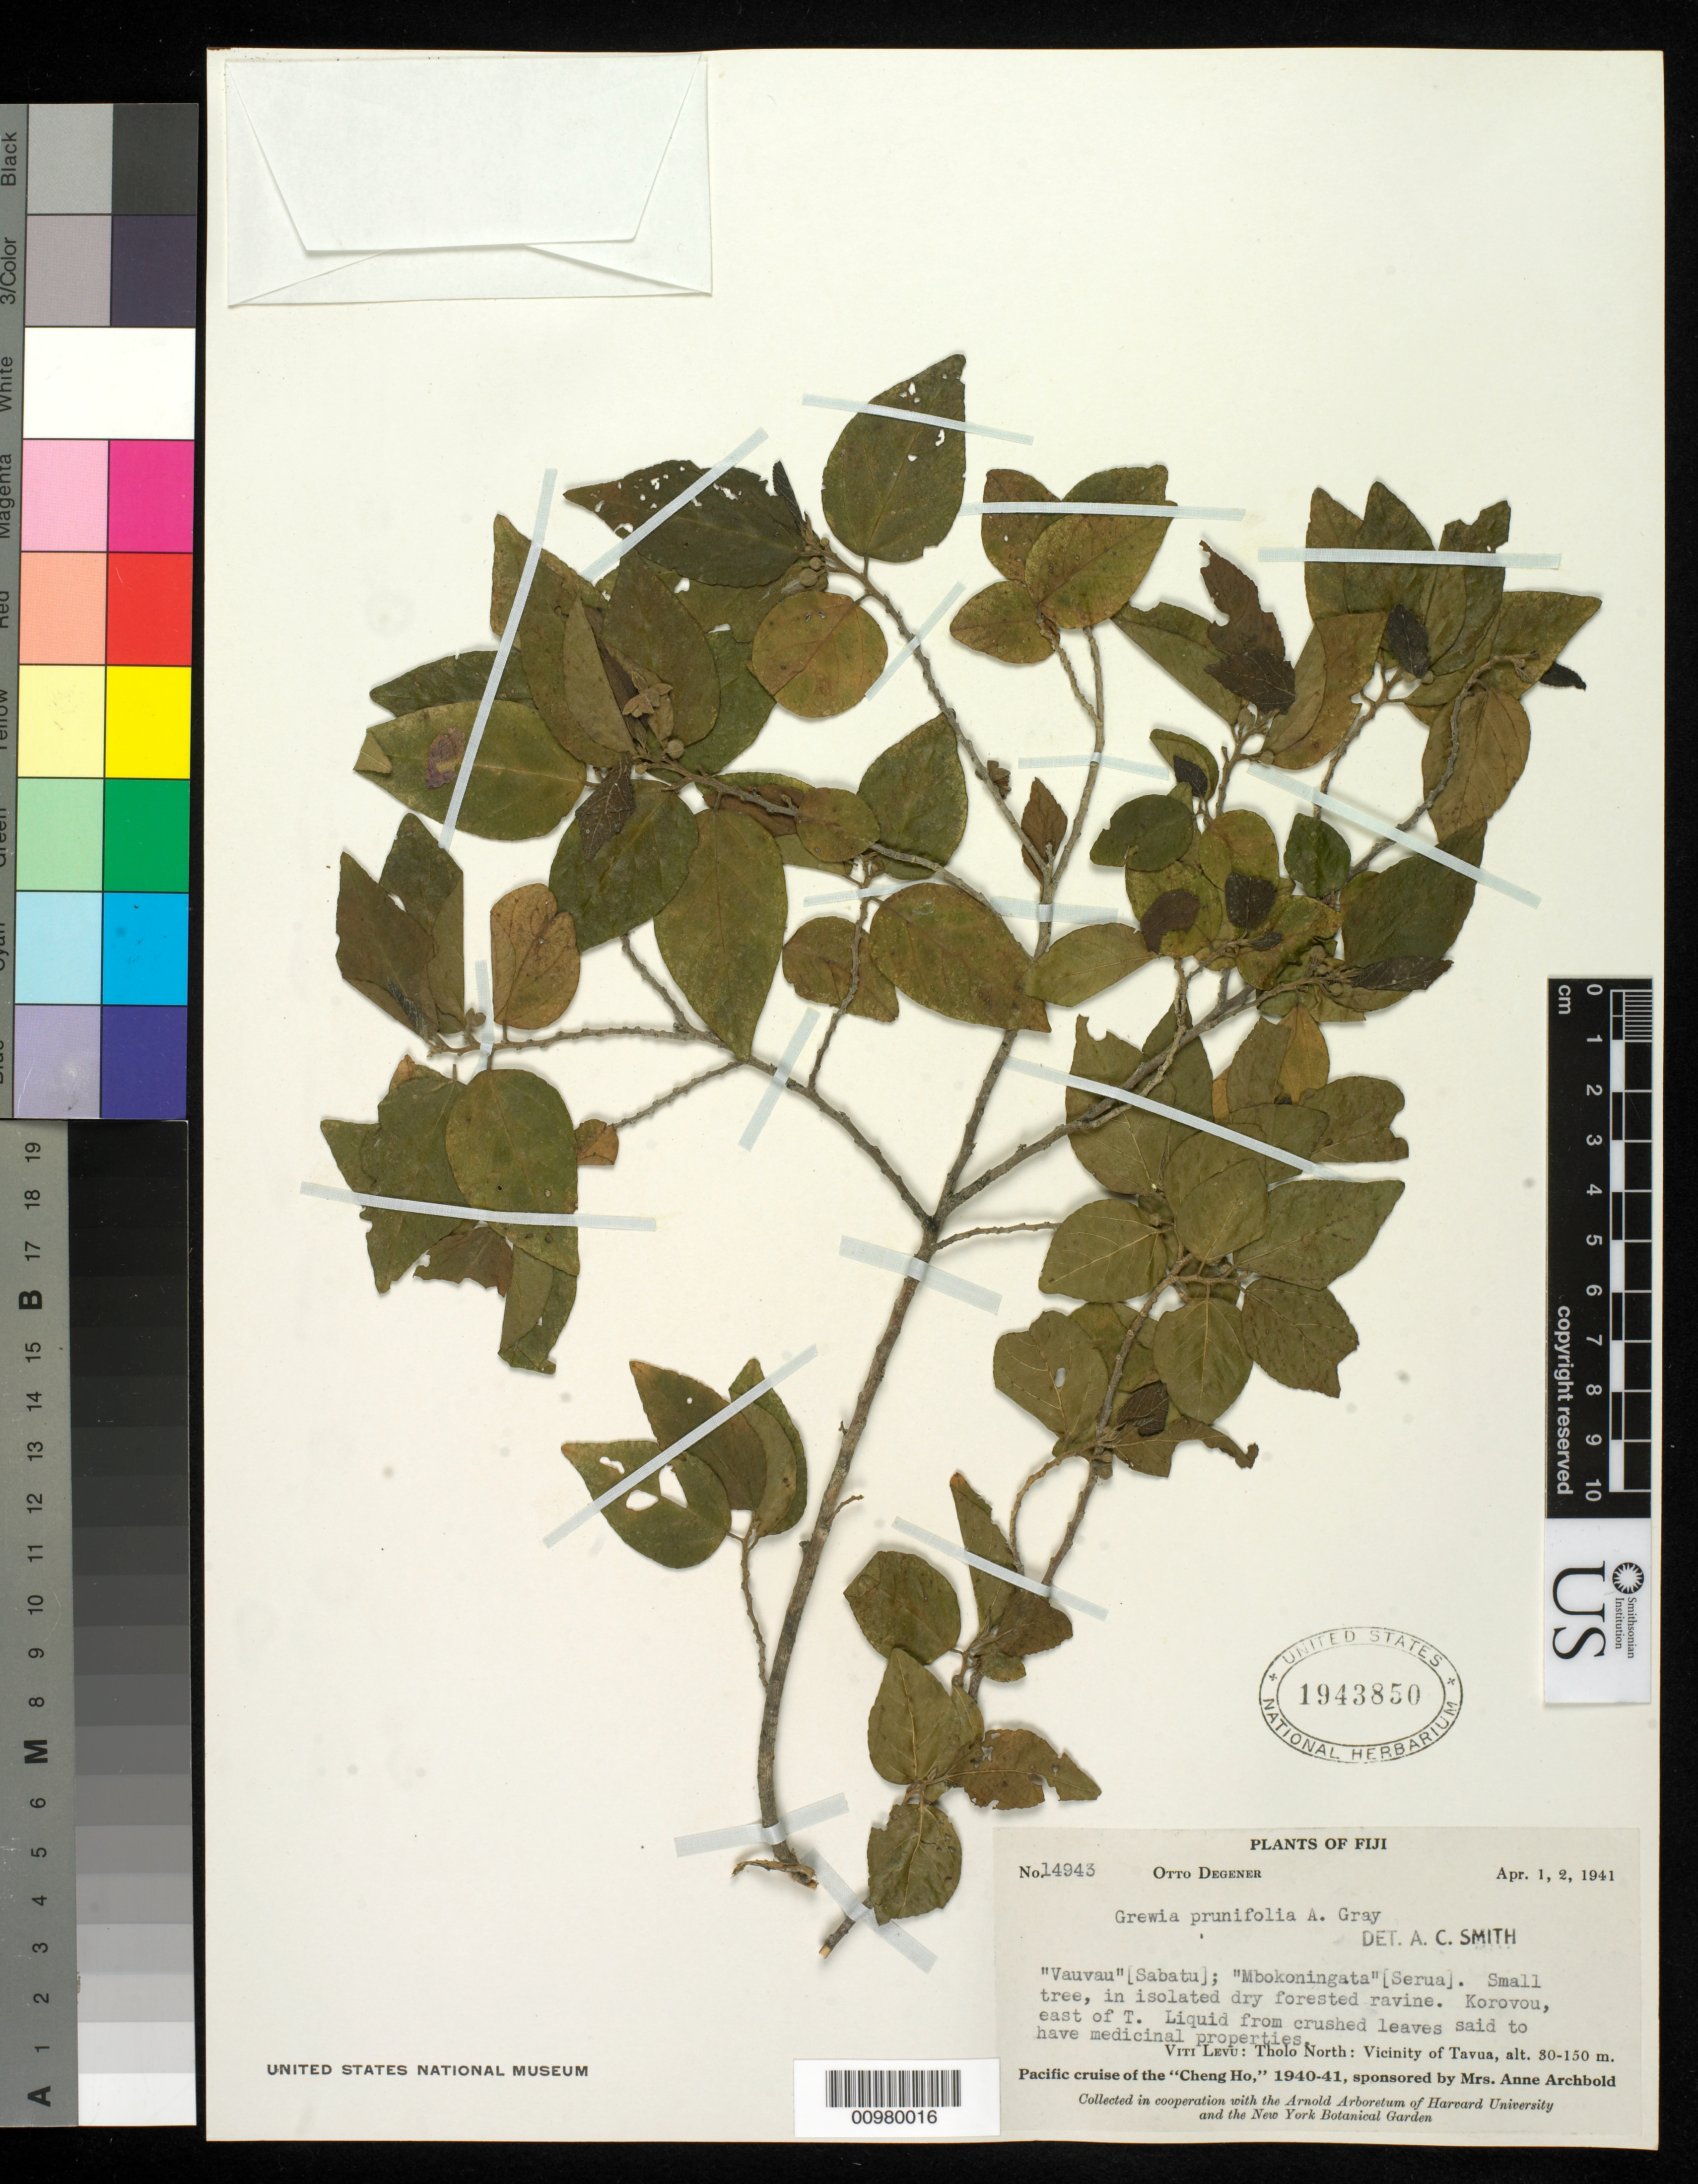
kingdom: Plantae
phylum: Tracheophyta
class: Magnoliopsida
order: Malvales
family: Malvaceae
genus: Grewia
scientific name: Grewia prunifolia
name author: A. Gray in Wilkes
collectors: O. Degener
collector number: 14943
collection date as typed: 01 Apr 1941 to 02 Apr 1941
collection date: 1941-04-01/1941-04-02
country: Fiji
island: Viti Levu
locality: Tholo North: Vicinity of Tavua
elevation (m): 30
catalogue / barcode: US 1943850